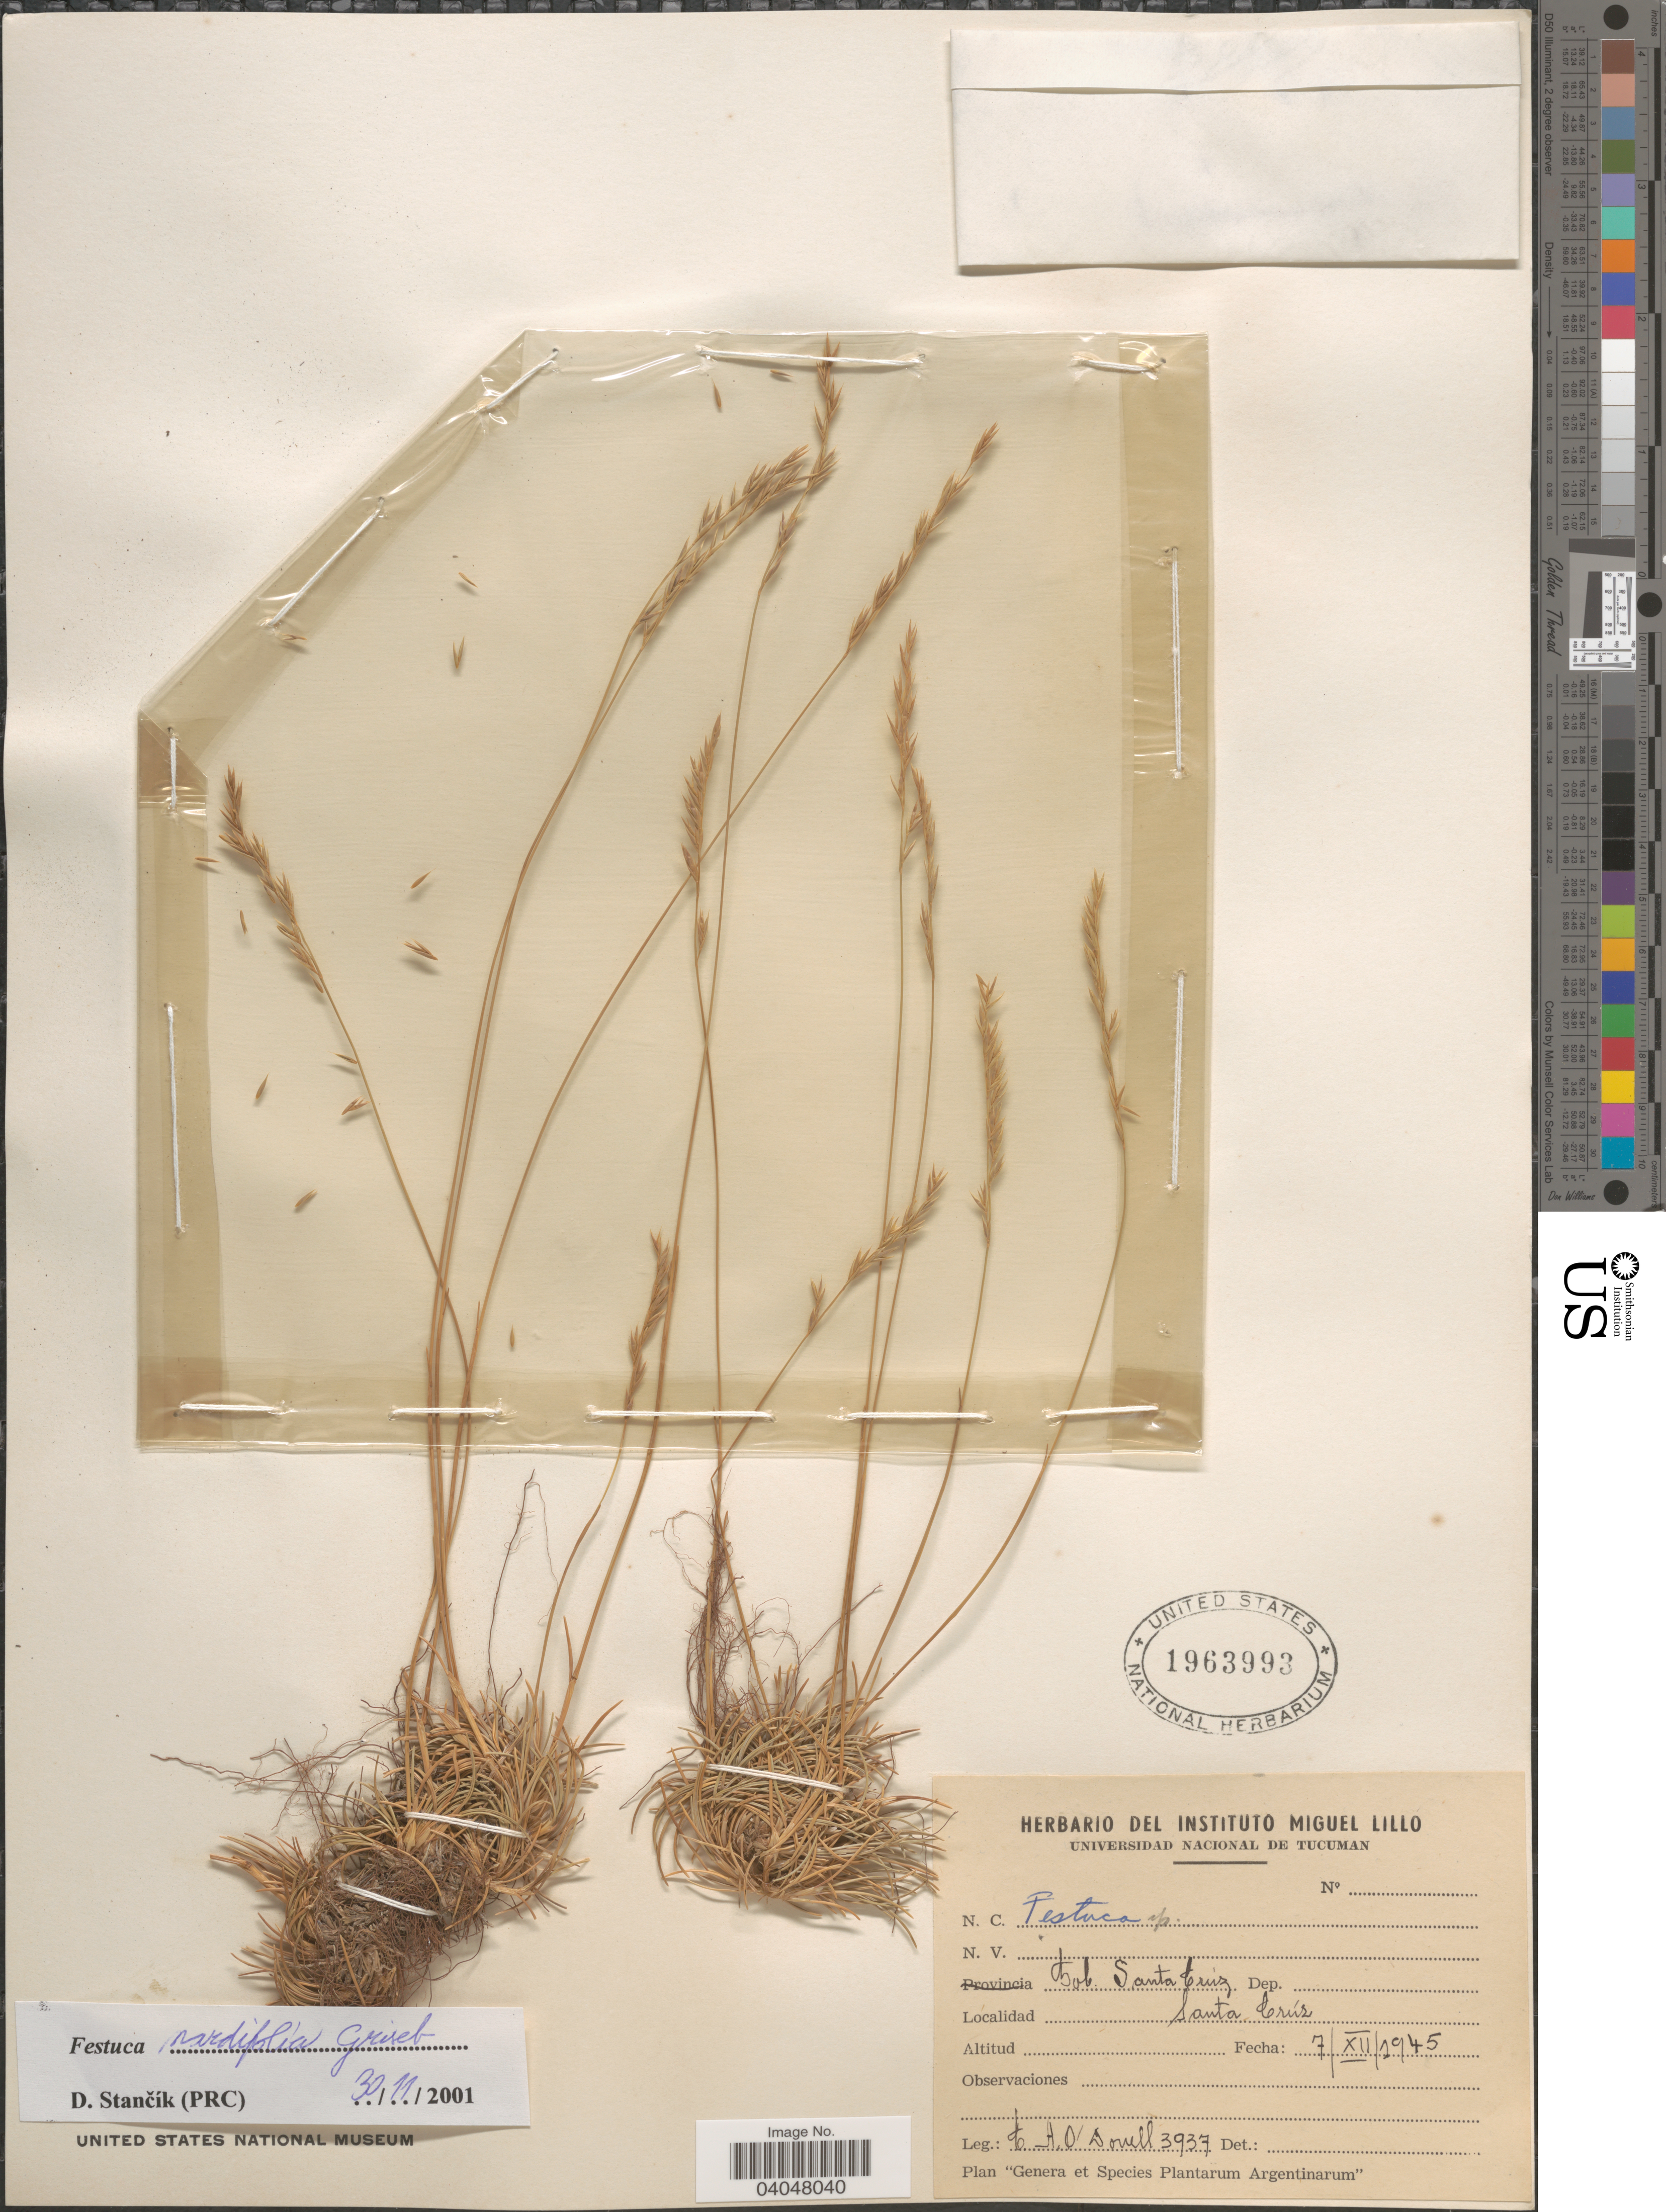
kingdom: Plantae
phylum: Tracheophyta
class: Liliopsida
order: Poales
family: Poaceae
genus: Festuca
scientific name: Festuca nardifolia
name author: Griseb.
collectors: C. O'Donell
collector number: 3937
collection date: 1945-12-07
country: Argentina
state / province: Santa Cruz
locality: Gob, Santa Crúz. Santa Crúz.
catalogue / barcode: US 1963993